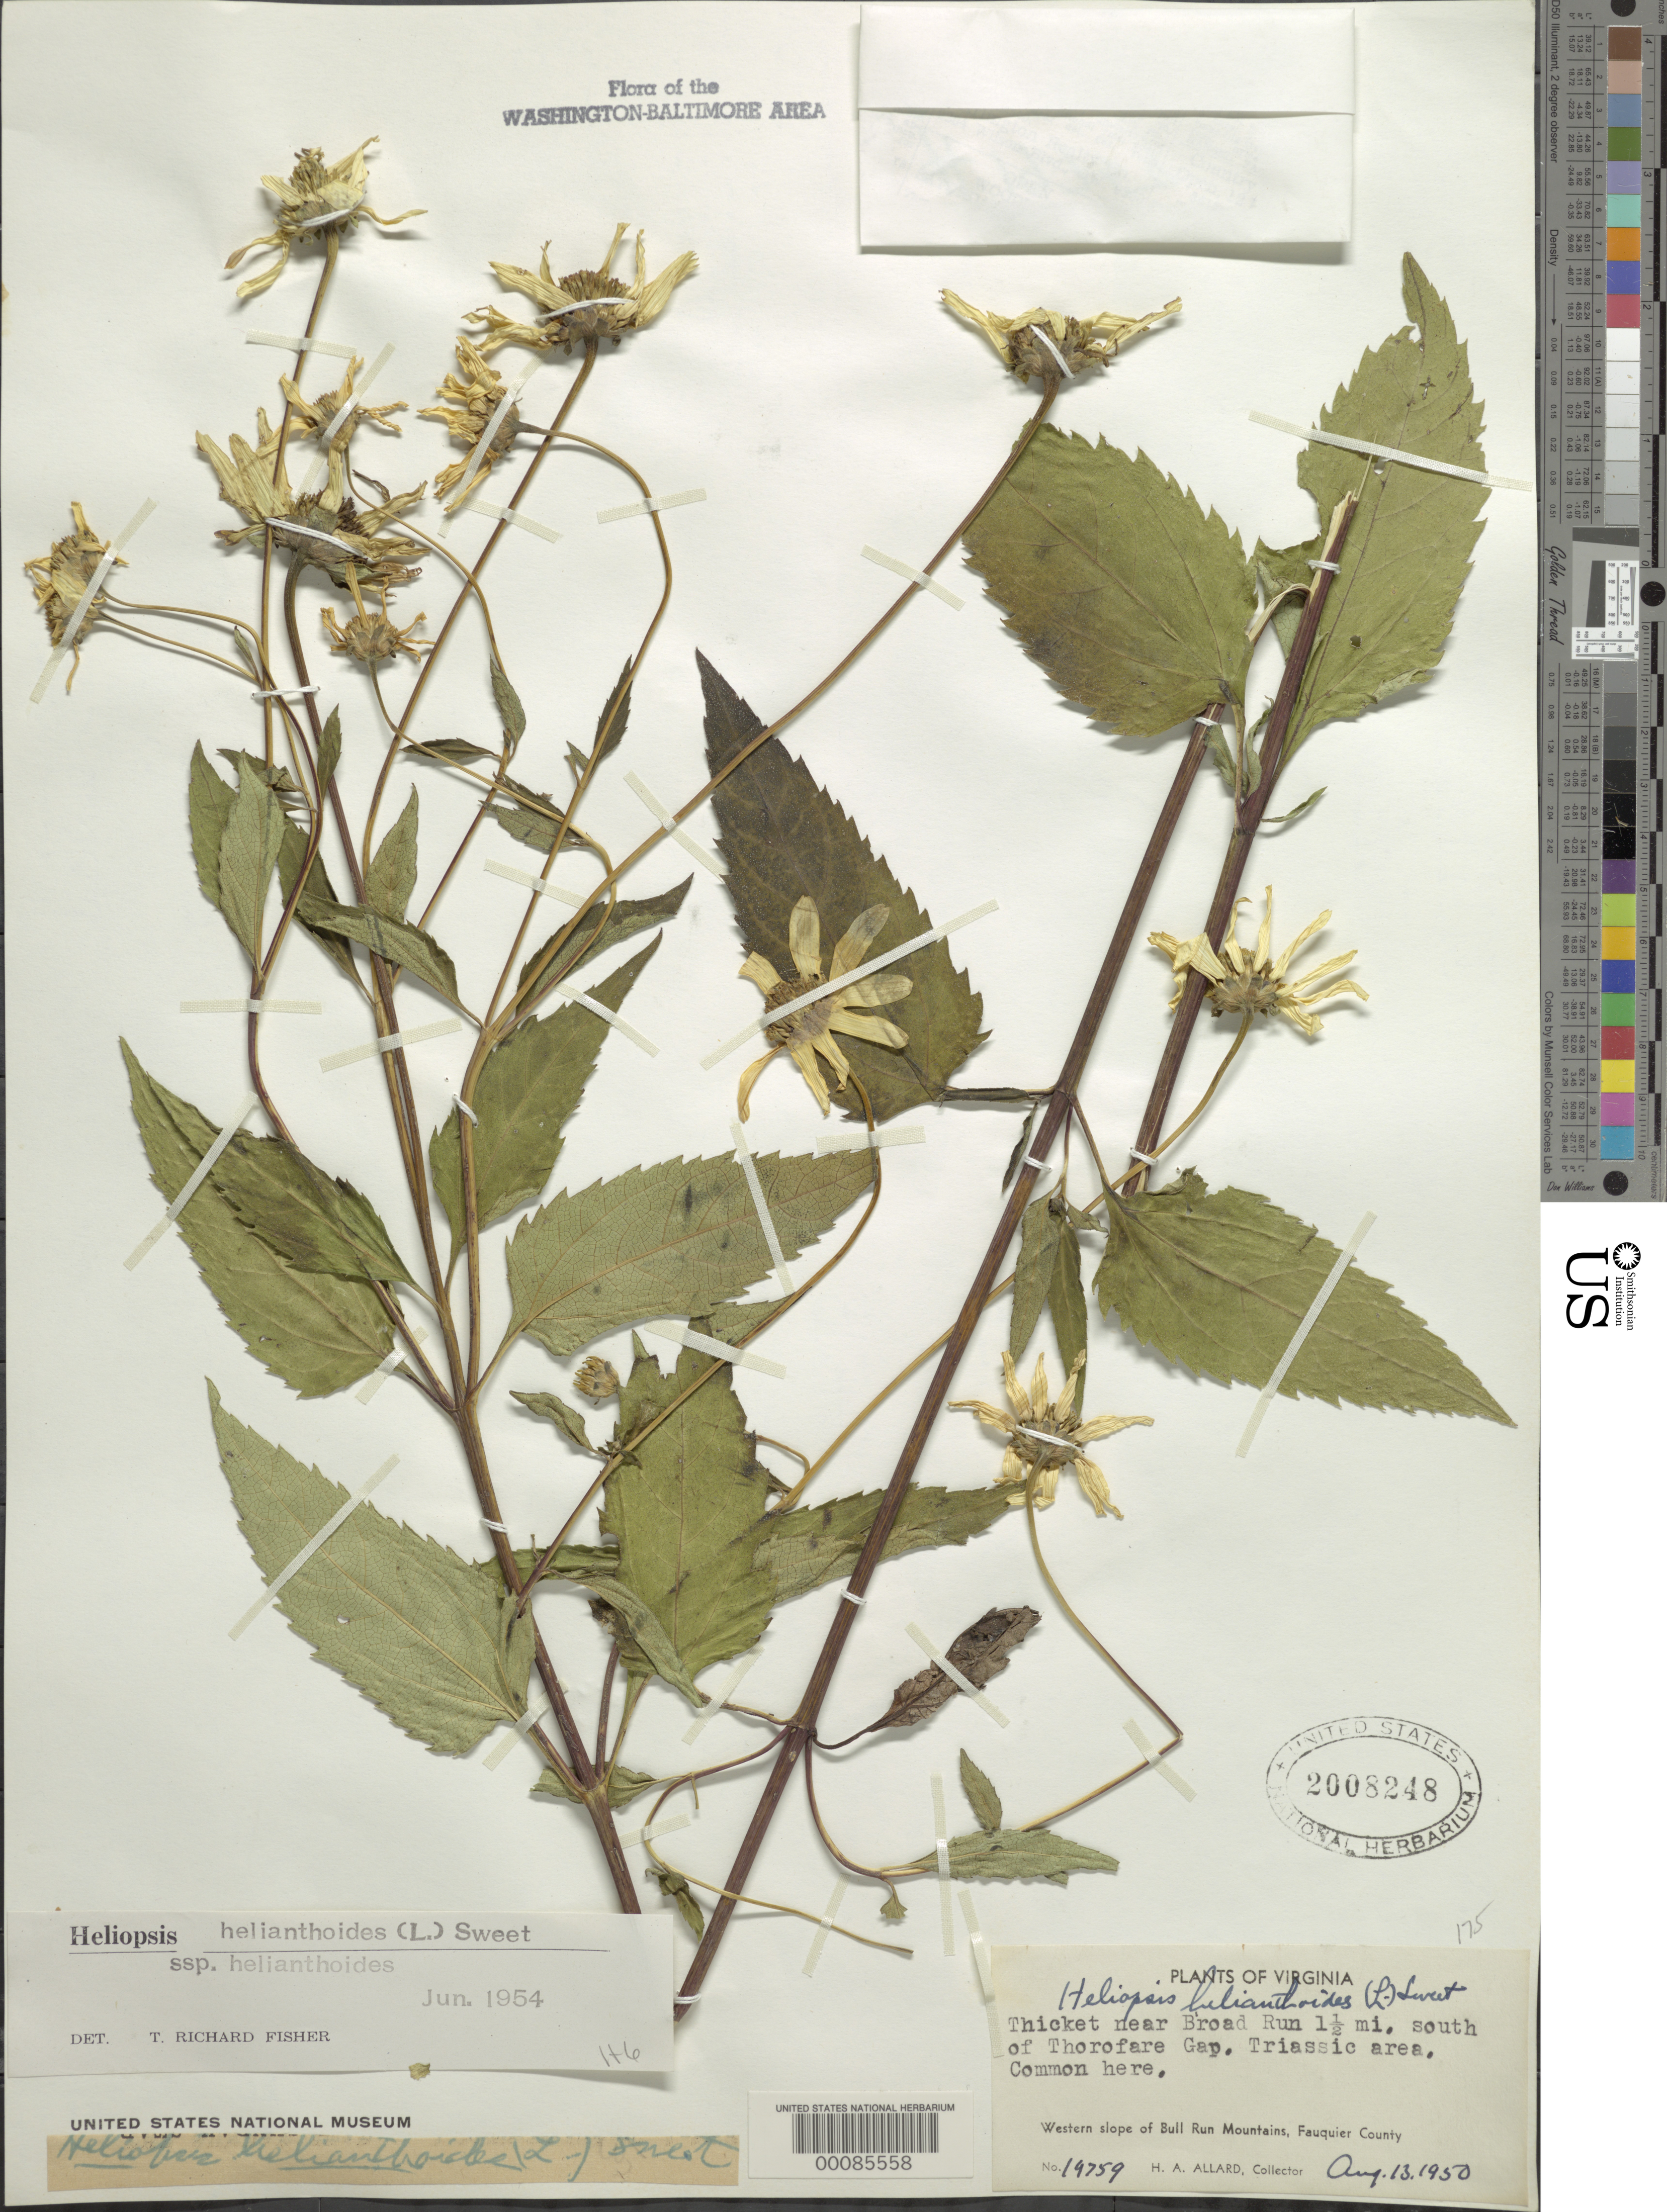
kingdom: Plantae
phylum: Tracheophyta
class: Magnoliopsida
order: Asterales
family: Asteraceae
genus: Heliopsis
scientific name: Heliopsis helianthoides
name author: (L.) Sweet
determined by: Fisher, T. R.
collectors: H. A. Allard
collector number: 19759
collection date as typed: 13 Aug 1950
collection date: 1950-08-13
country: United States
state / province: Virginia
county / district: Fauquier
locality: South of Thorofare Gap Broad Run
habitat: Thicket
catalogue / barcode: US 2008248